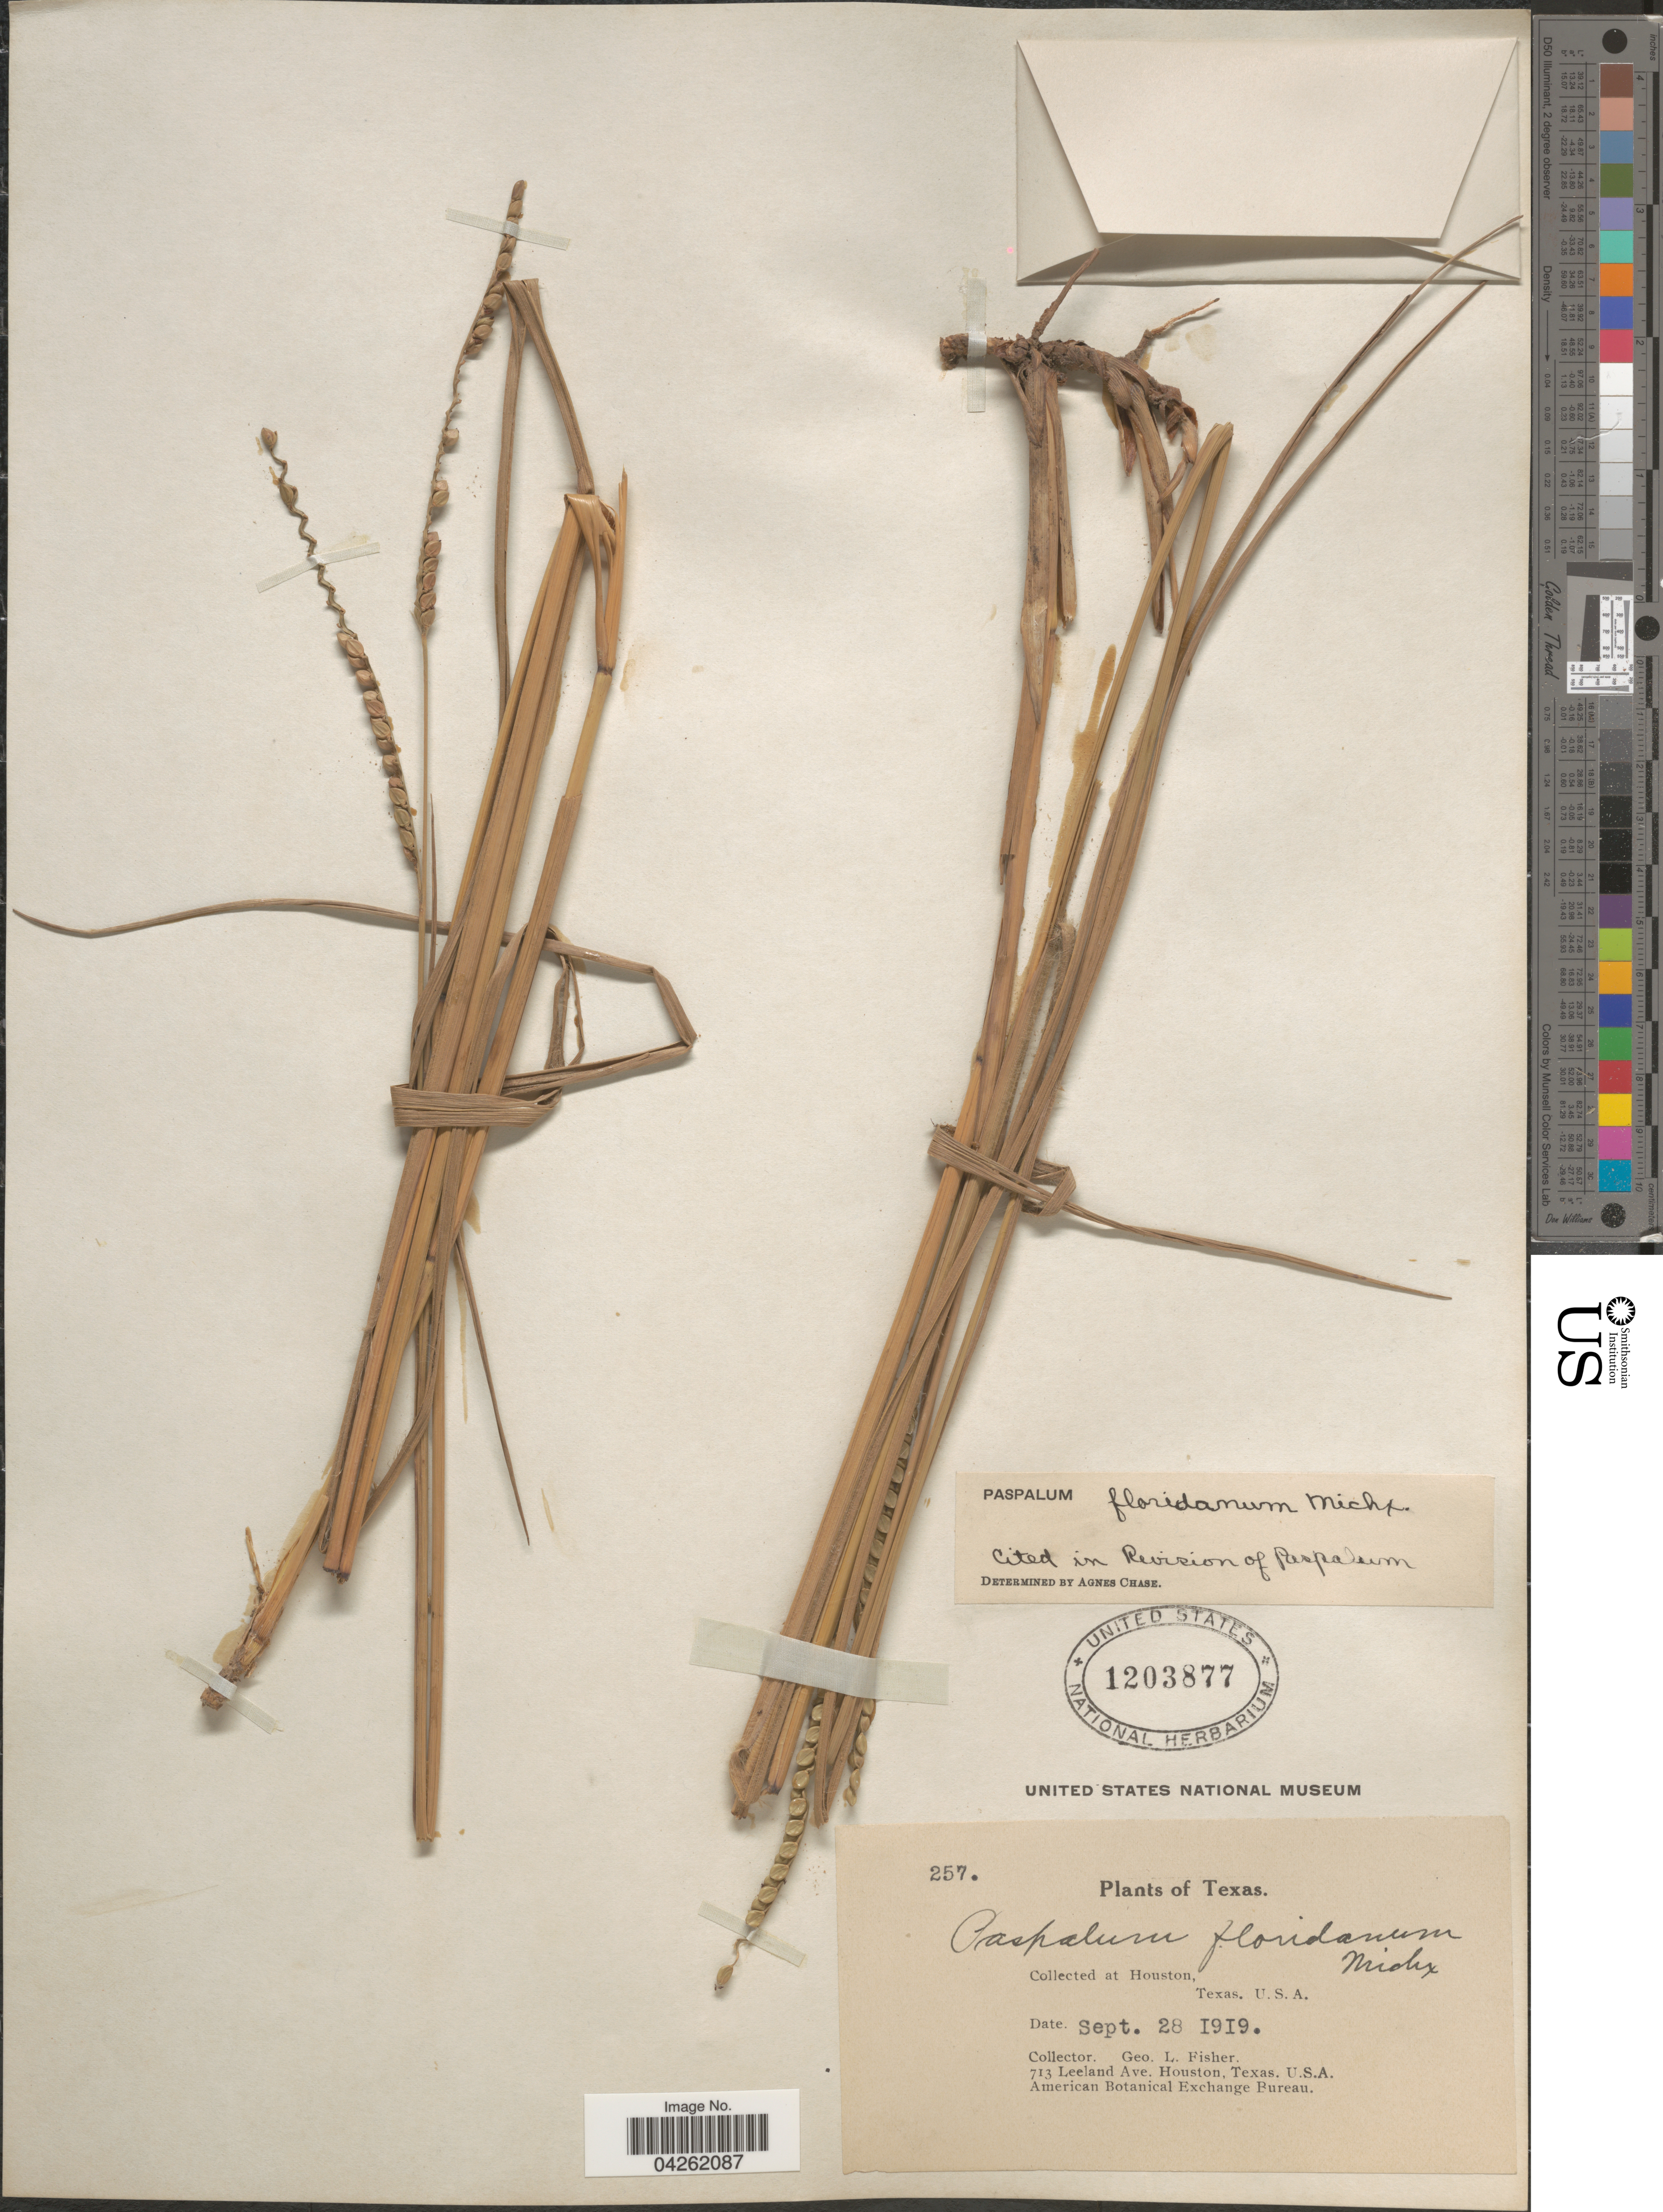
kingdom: Plantae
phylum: Tracheophyta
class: Liliopsida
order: Poales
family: Poaceae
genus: Paspalum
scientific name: Paspalum floridanum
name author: Michx.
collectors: G. L. Fisher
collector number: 257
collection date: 1919-09-28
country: United States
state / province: Texas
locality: At Houston.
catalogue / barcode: US 1203877